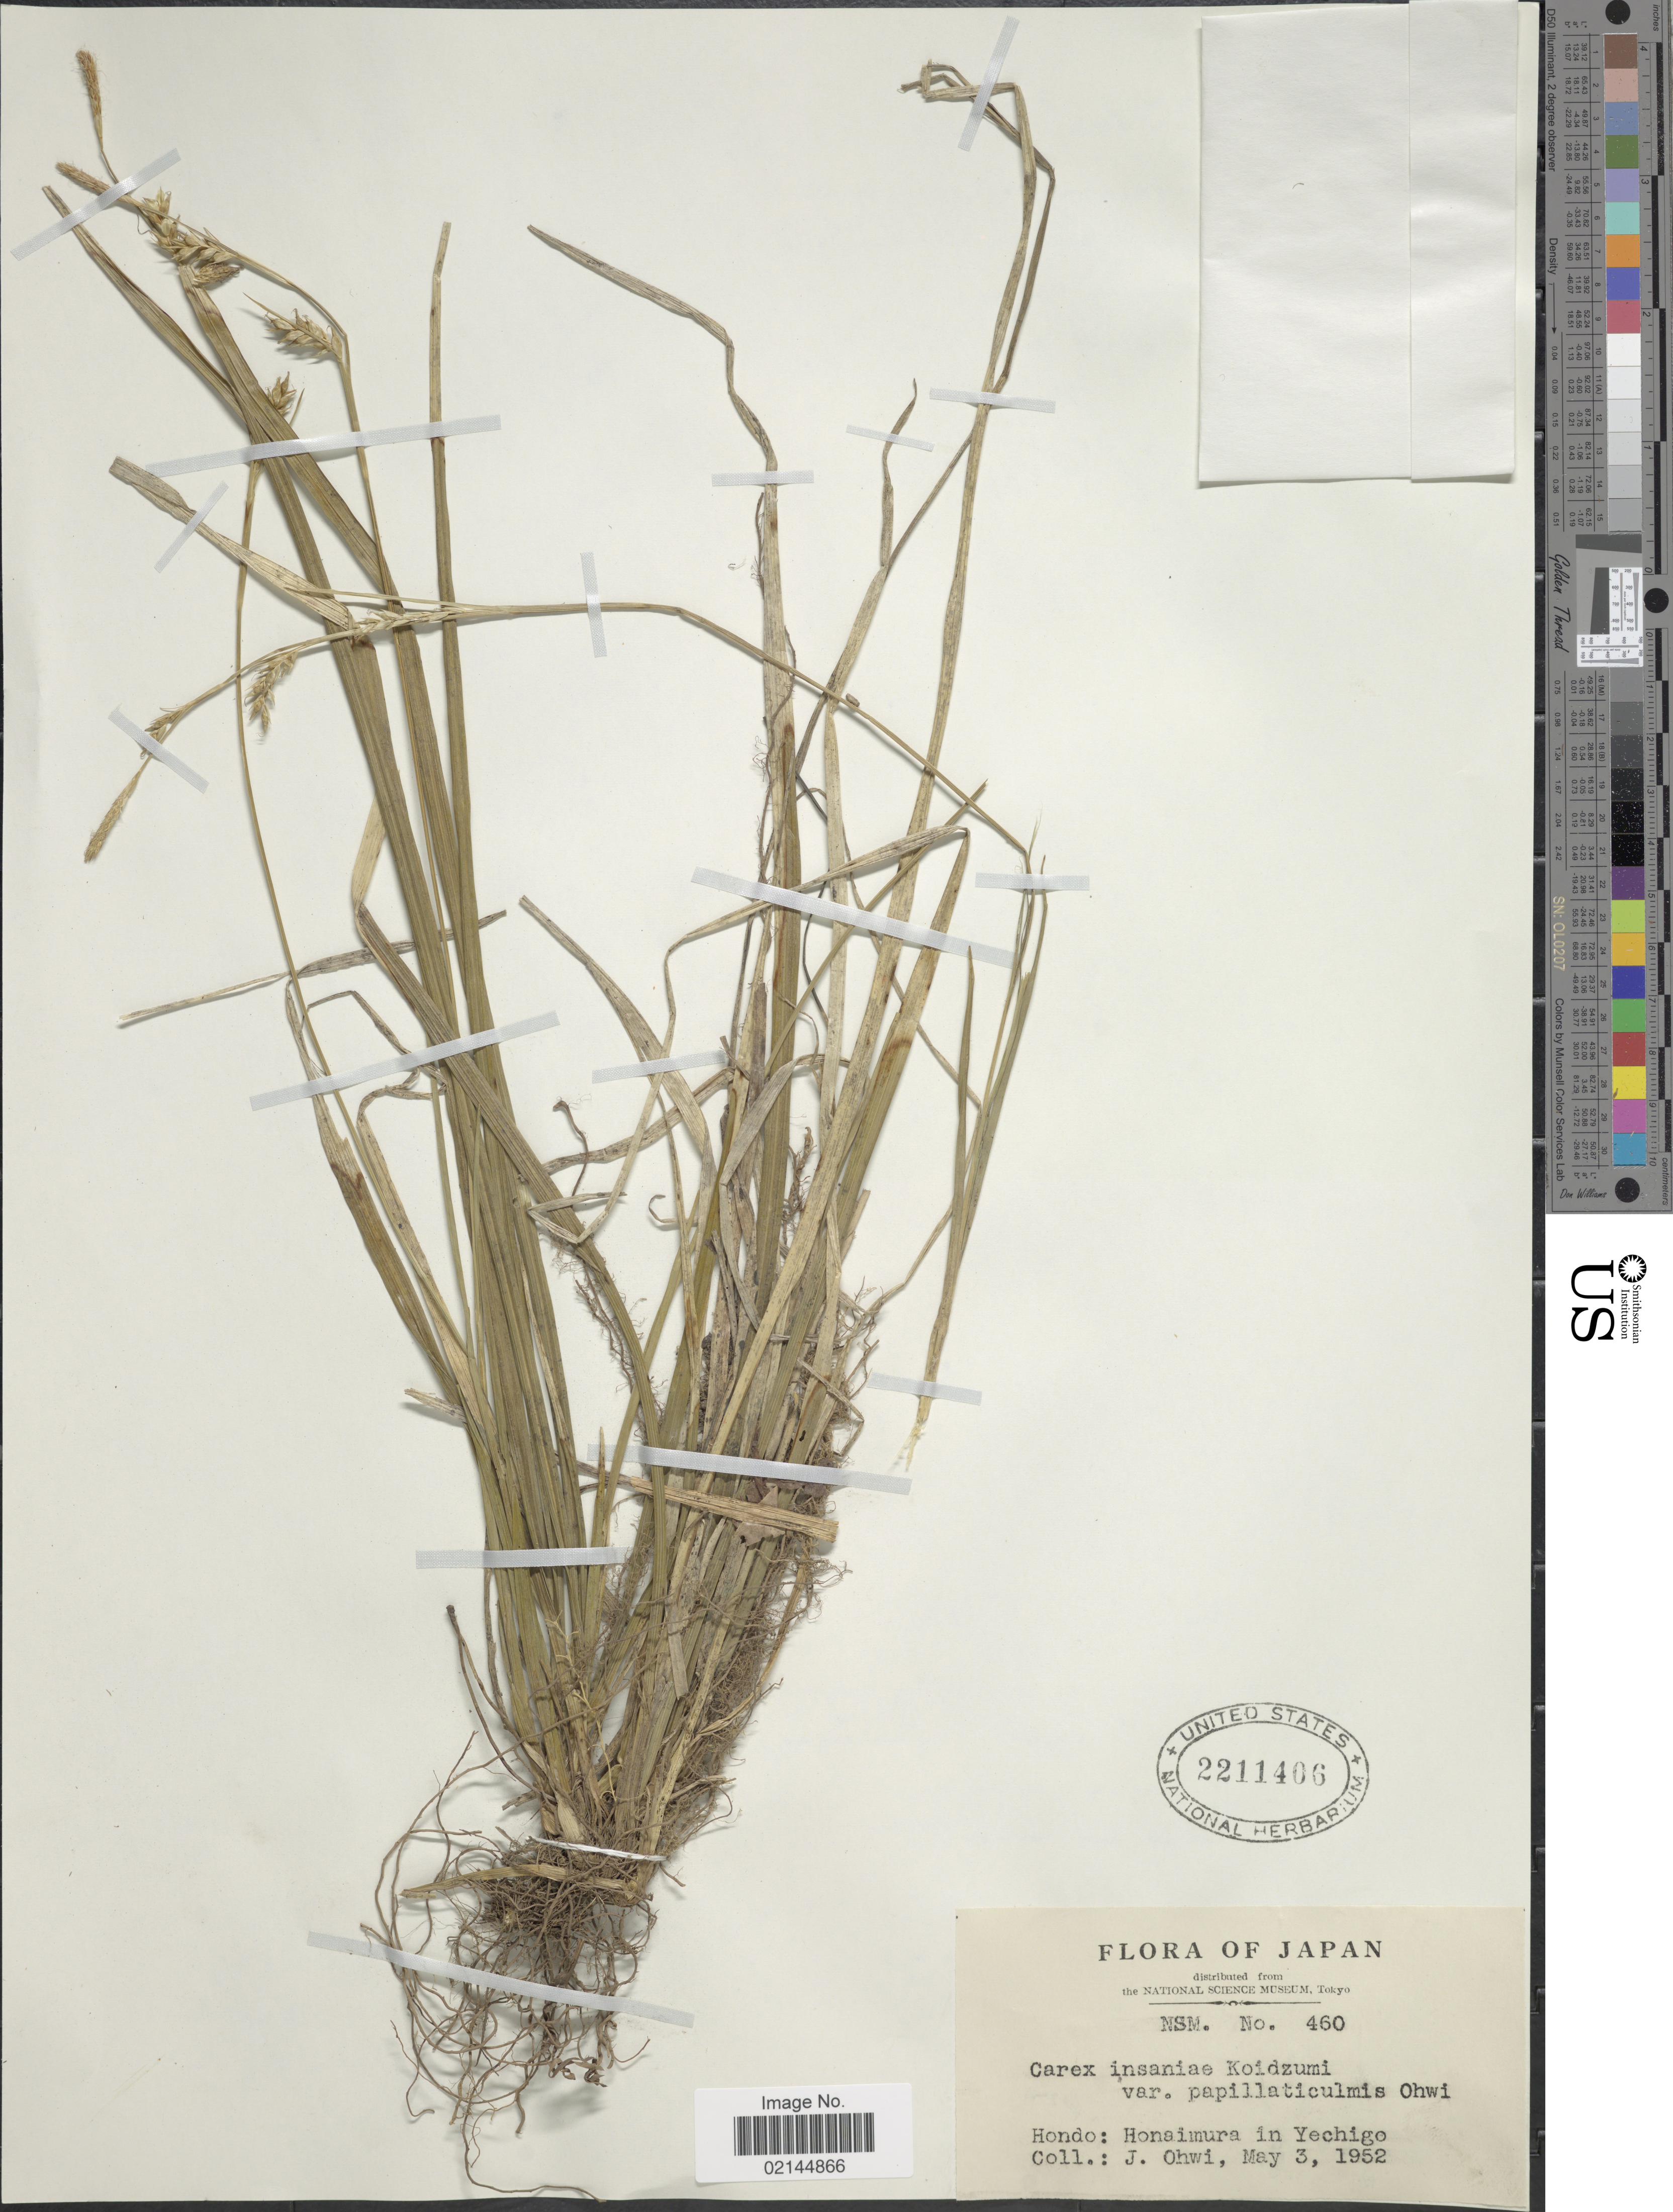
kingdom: Plantae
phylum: Tracheophyta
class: Liliopsida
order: Poales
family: Cyperaceae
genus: Carex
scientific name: Carex insaniae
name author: Koidz.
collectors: J. Ohwi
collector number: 460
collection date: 1952-05-03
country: Japan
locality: Hondo: Honaimura in Yechigo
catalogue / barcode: US 2211406